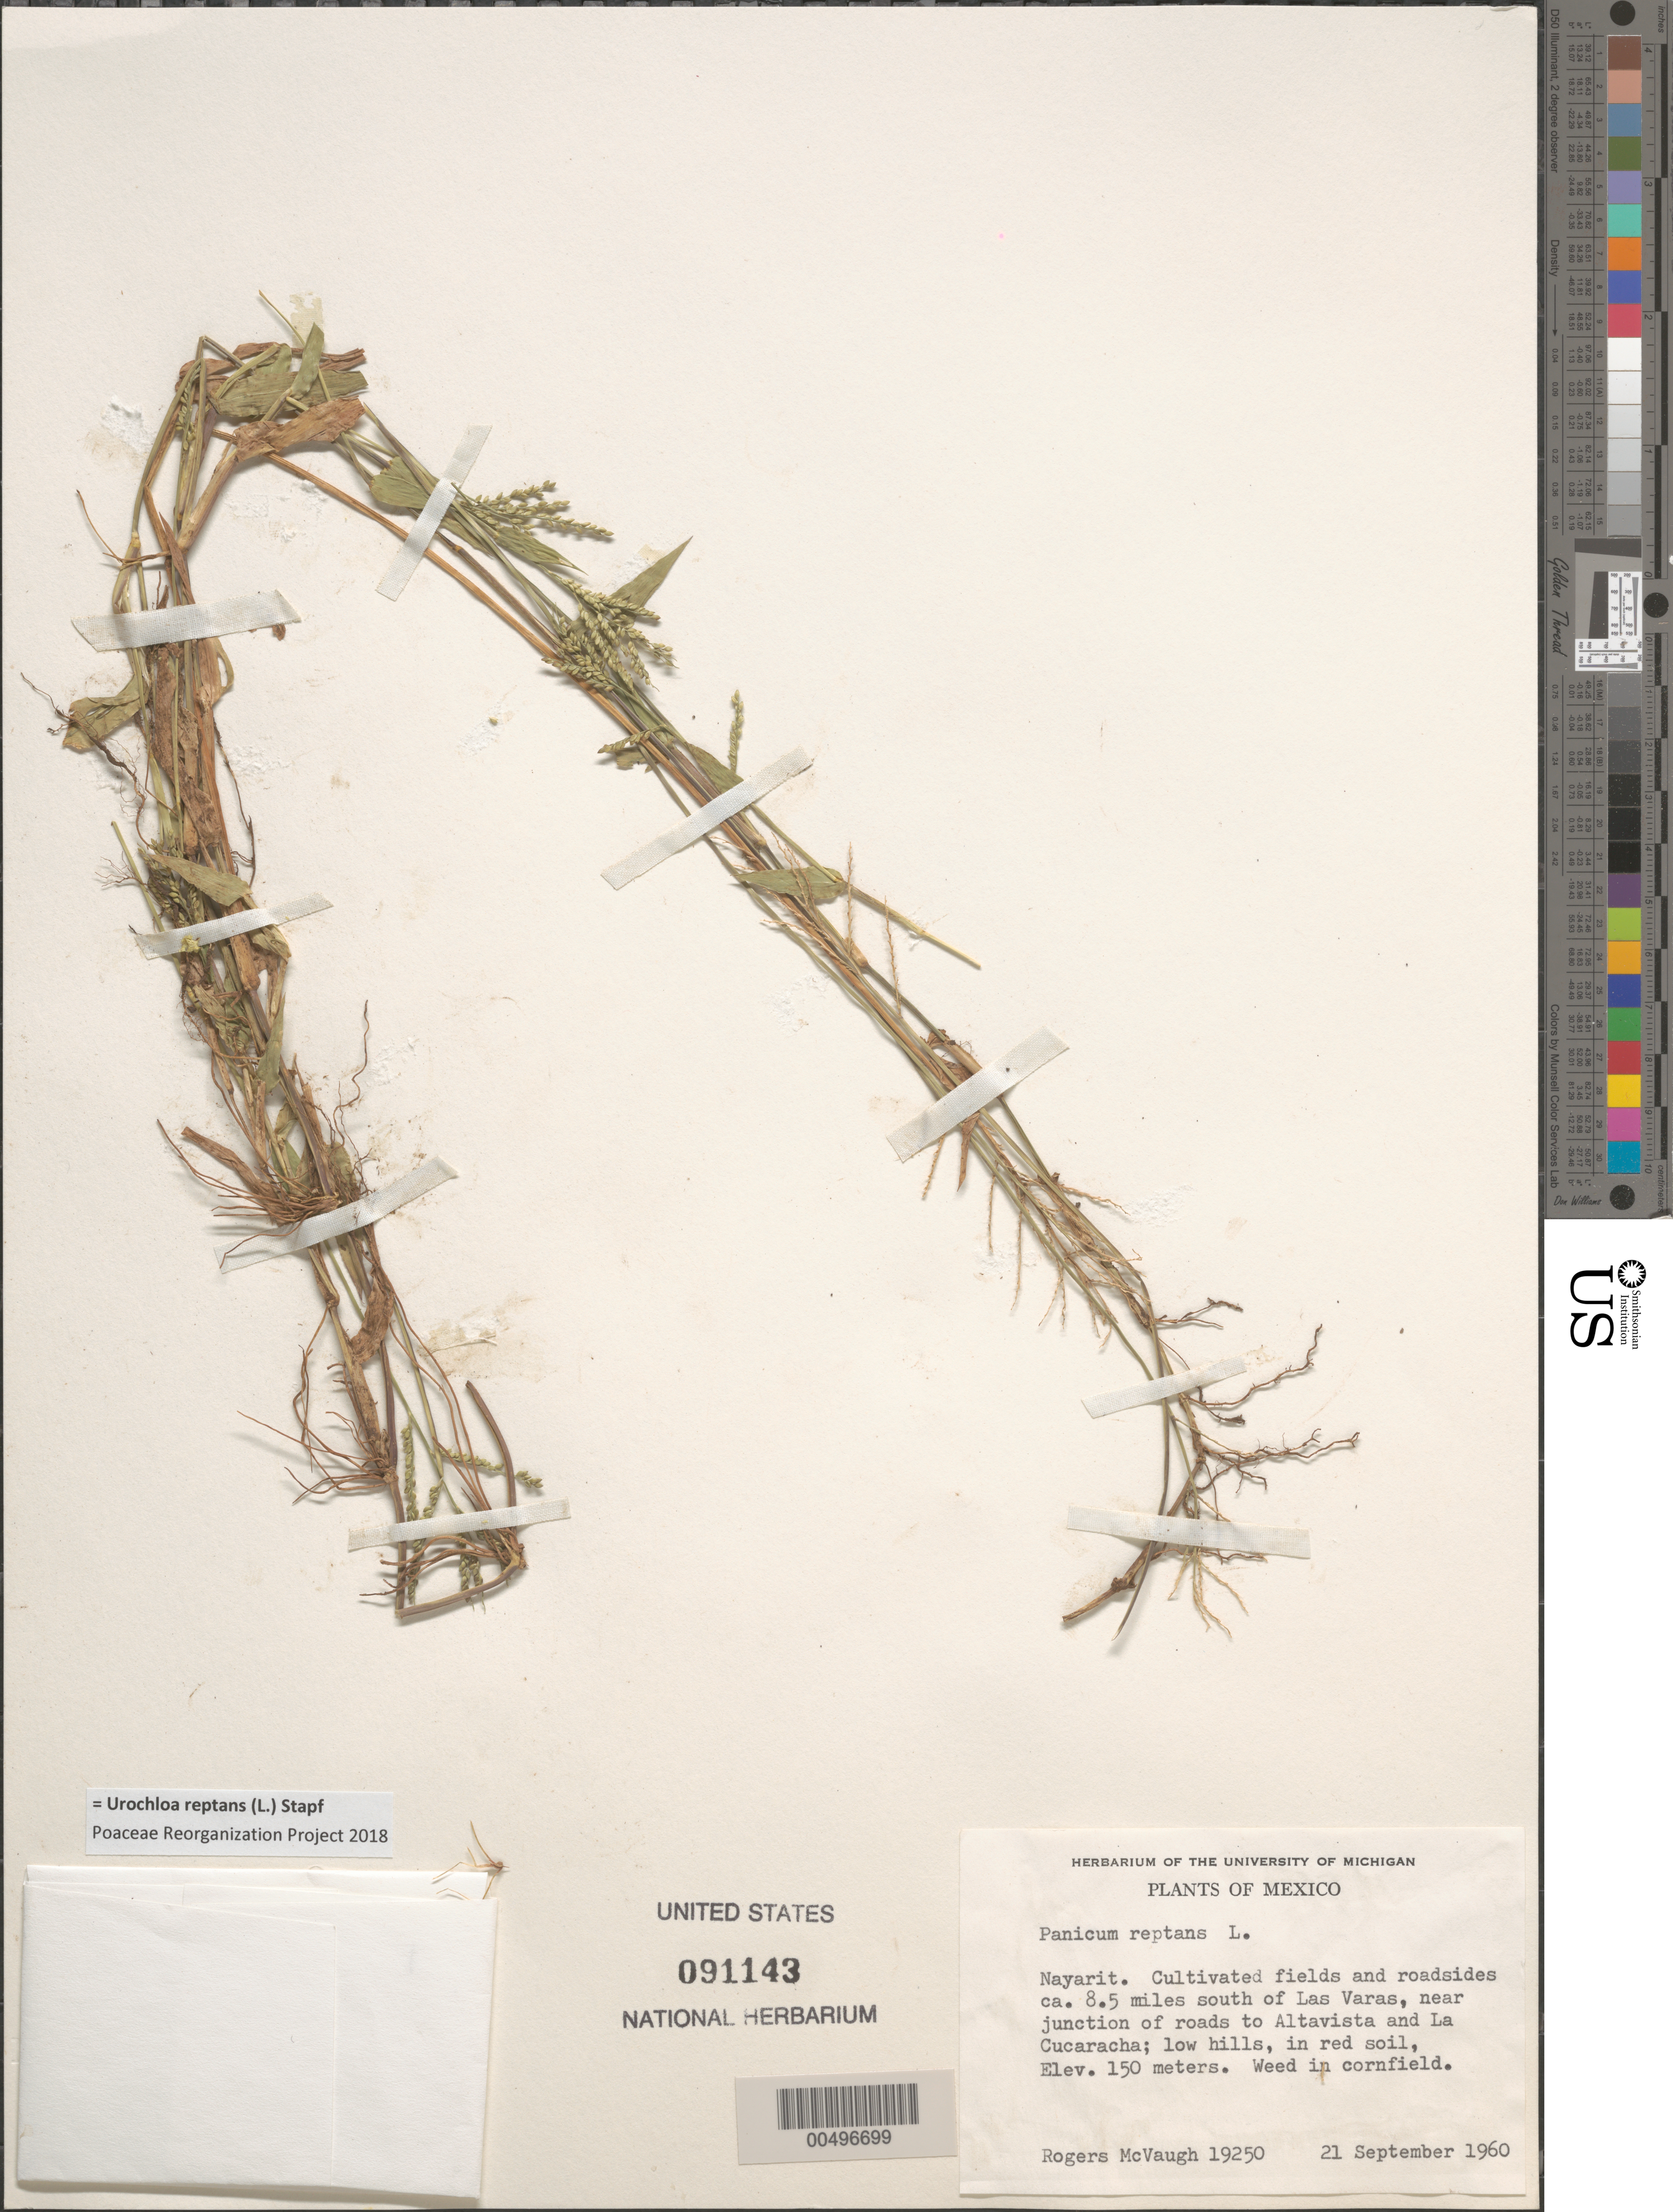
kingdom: Plantae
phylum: Tracheophyta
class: Liliopsida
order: Poales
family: Poaceae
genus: Panicum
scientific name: Panicum repens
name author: L.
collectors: R. McVaugh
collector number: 19250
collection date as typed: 21 Sep 1960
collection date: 1960-09-21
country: Mexico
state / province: Nayarit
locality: Ca 8.5 mi S of Las Varas, near jct of rds to Altavista & La Cucaracha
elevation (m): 150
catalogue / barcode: US 91143